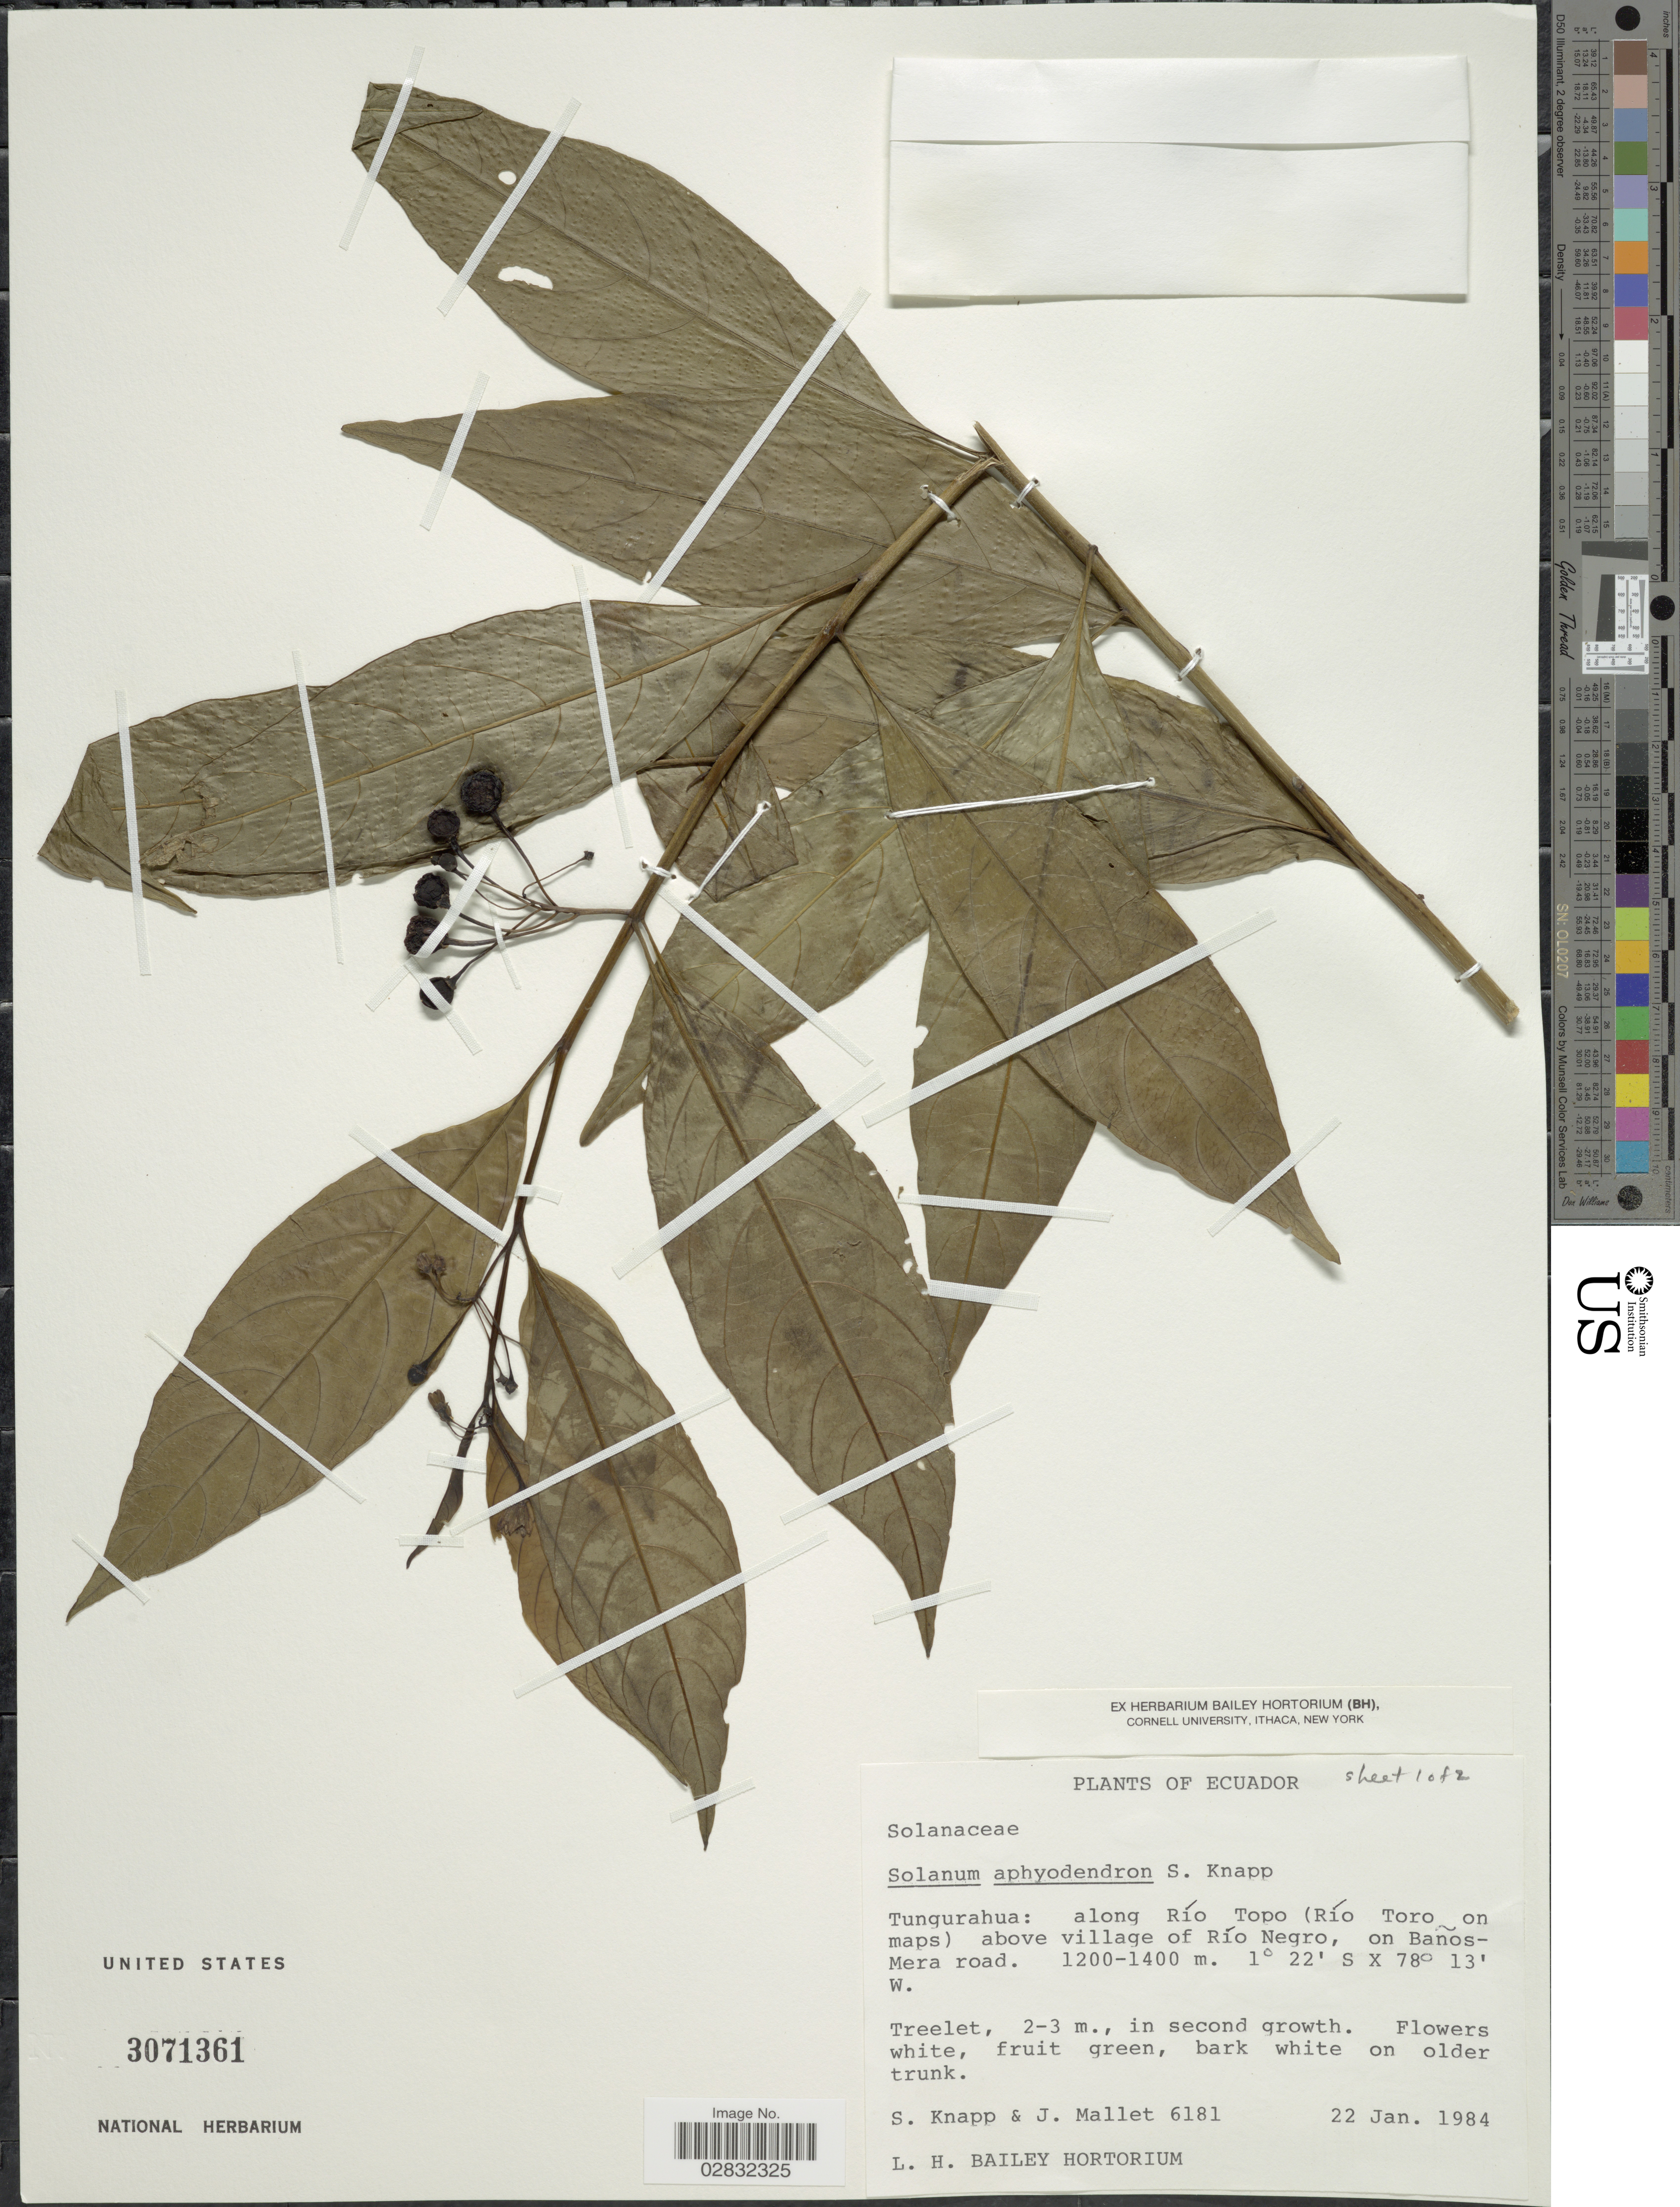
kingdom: Plantae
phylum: Tracheophyta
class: Magnoliopsida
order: Solanales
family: Solanaceae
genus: Solanum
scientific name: Solanum aphyodendron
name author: S. Knapp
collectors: S. Knapp & J. Mallet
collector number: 6181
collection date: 1984-01-22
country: Ecuador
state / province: Tungurahua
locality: Tungurahua: along Río Topo (Río Toro on maps) above village of Río Negro, on Baños-Mera road.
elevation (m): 1200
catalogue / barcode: US 3071361